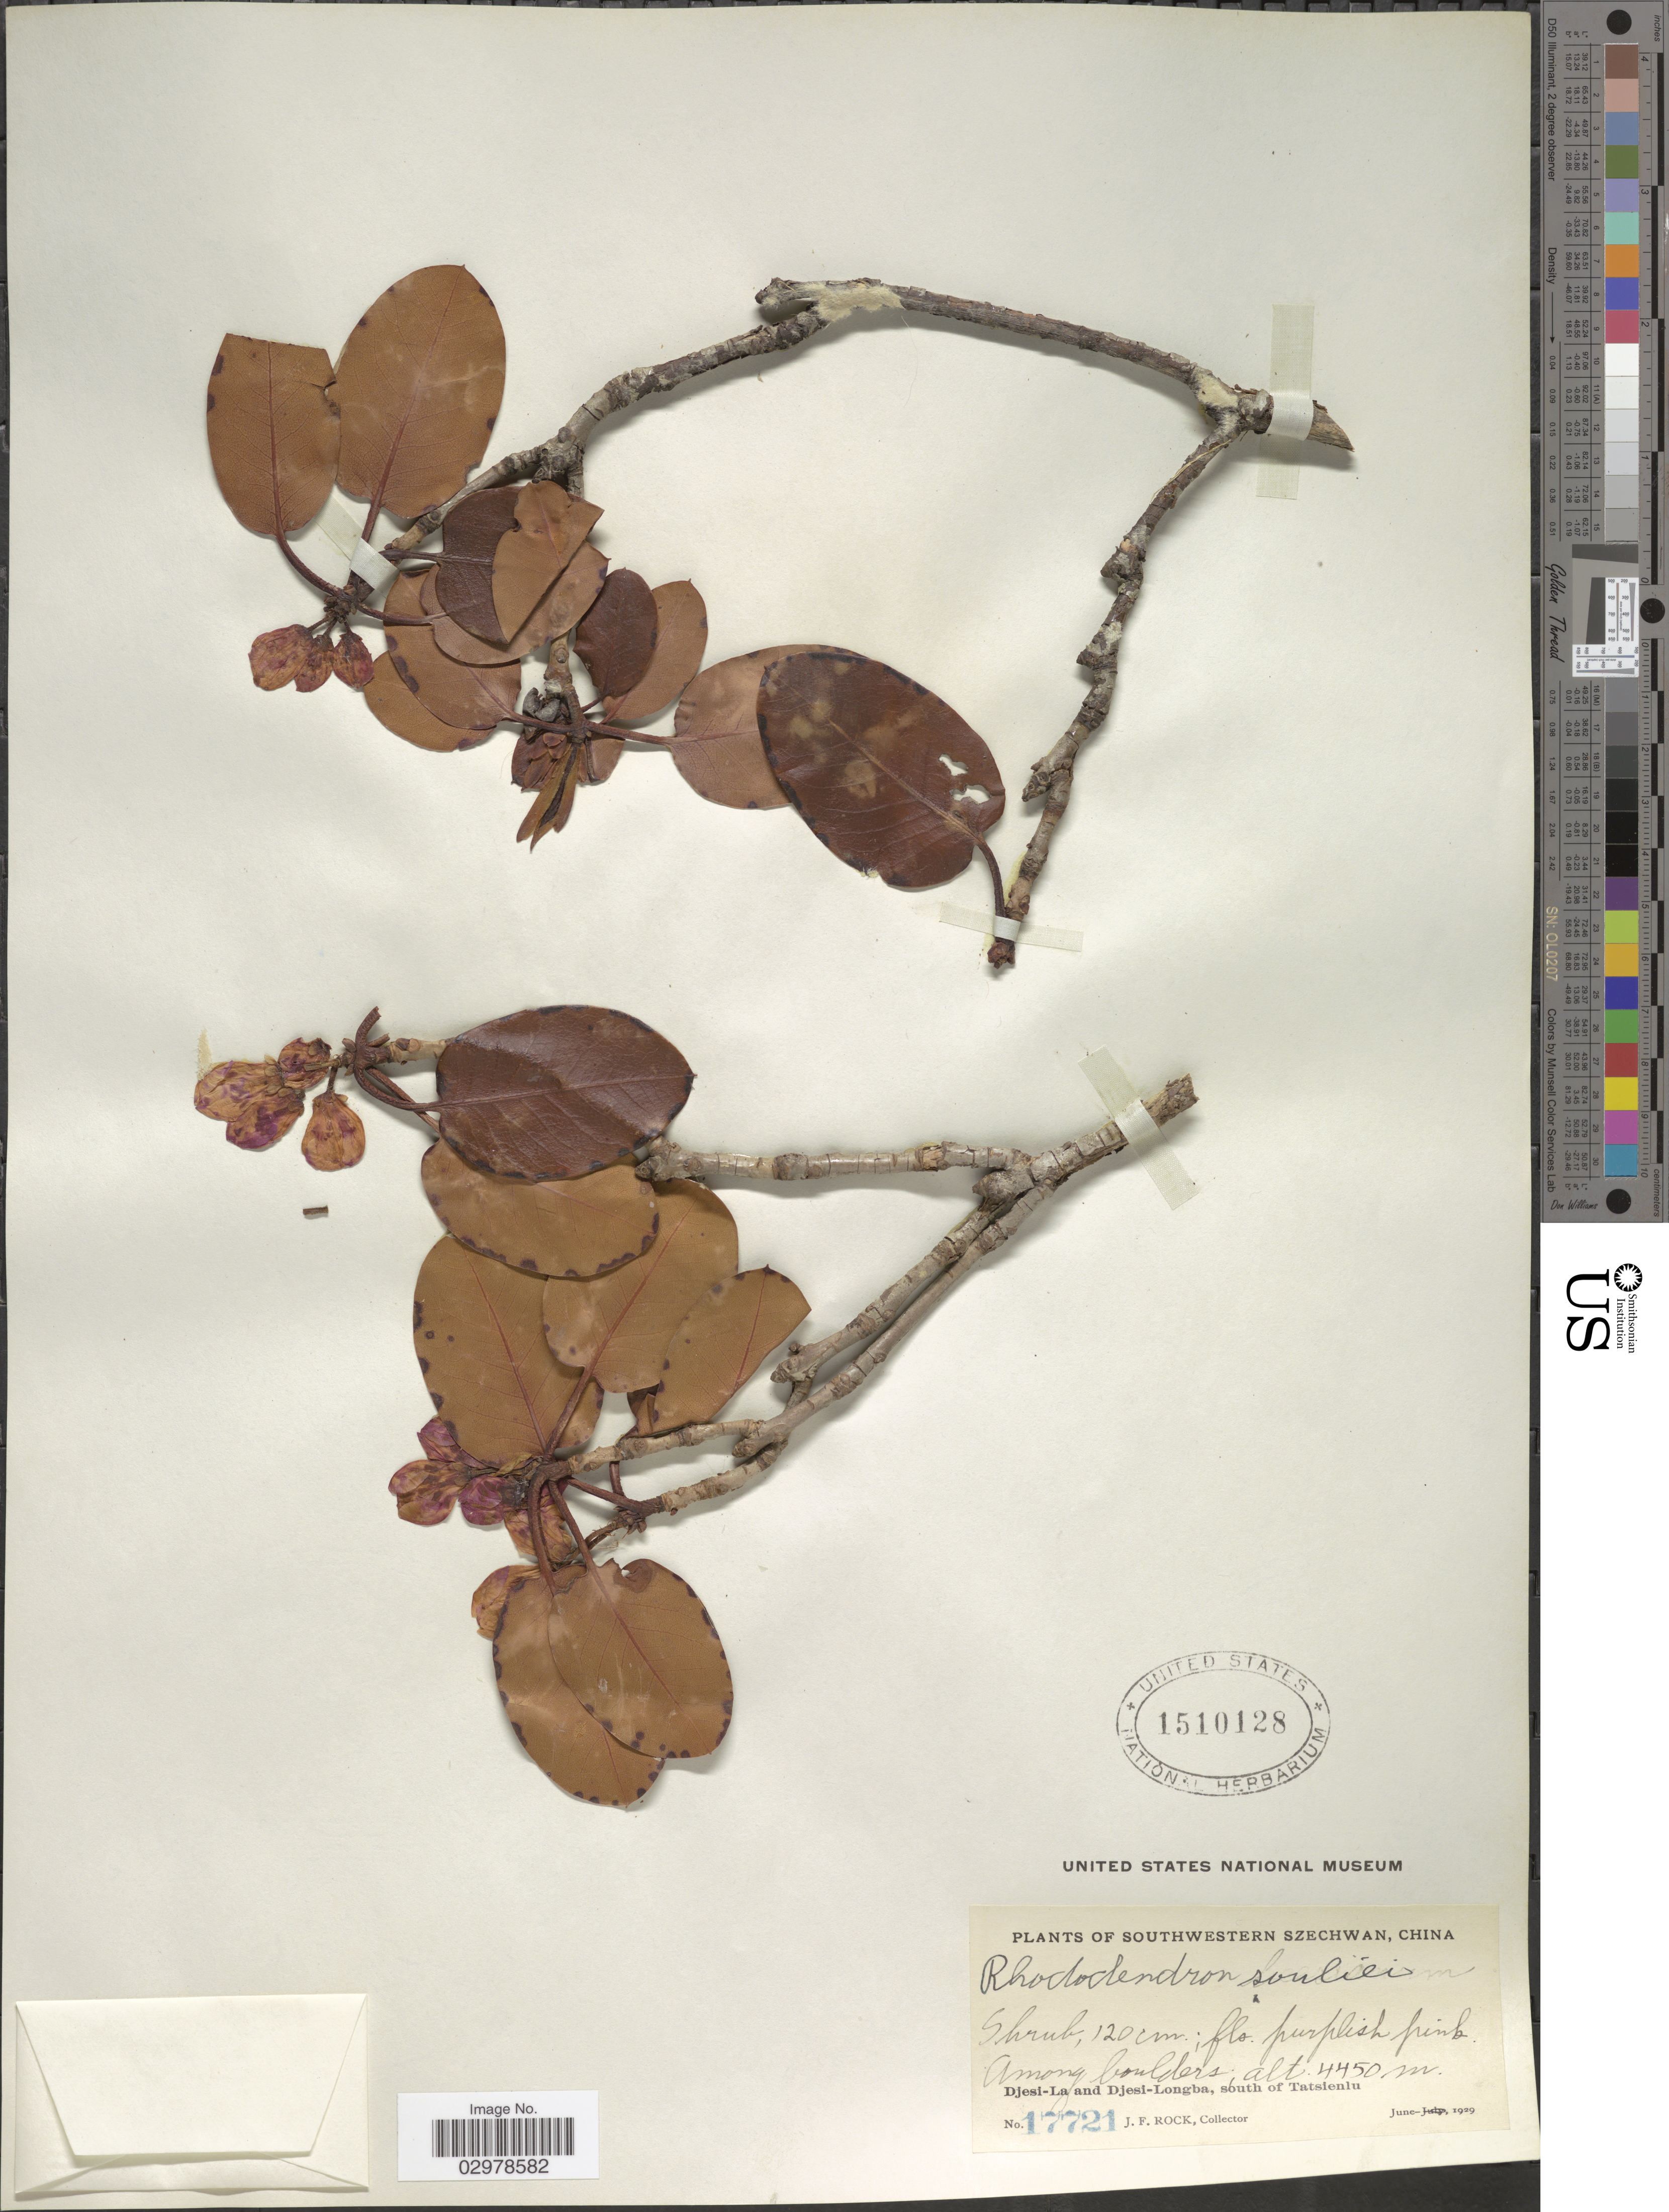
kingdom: Plantae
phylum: Tracheophyta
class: Magnoliopsida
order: Ericales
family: Ericaceae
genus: Rhododendron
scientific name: Rhododendron souliei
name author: Franch.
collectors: J. Rock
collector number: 17721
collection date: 1929-06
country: China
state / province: Sichuan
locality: Southwestern Szechwan. Among boulders. Djesi-La and Djesi-Longba, south of Tatsienlu.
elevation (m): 4450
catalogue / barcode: US 1510128